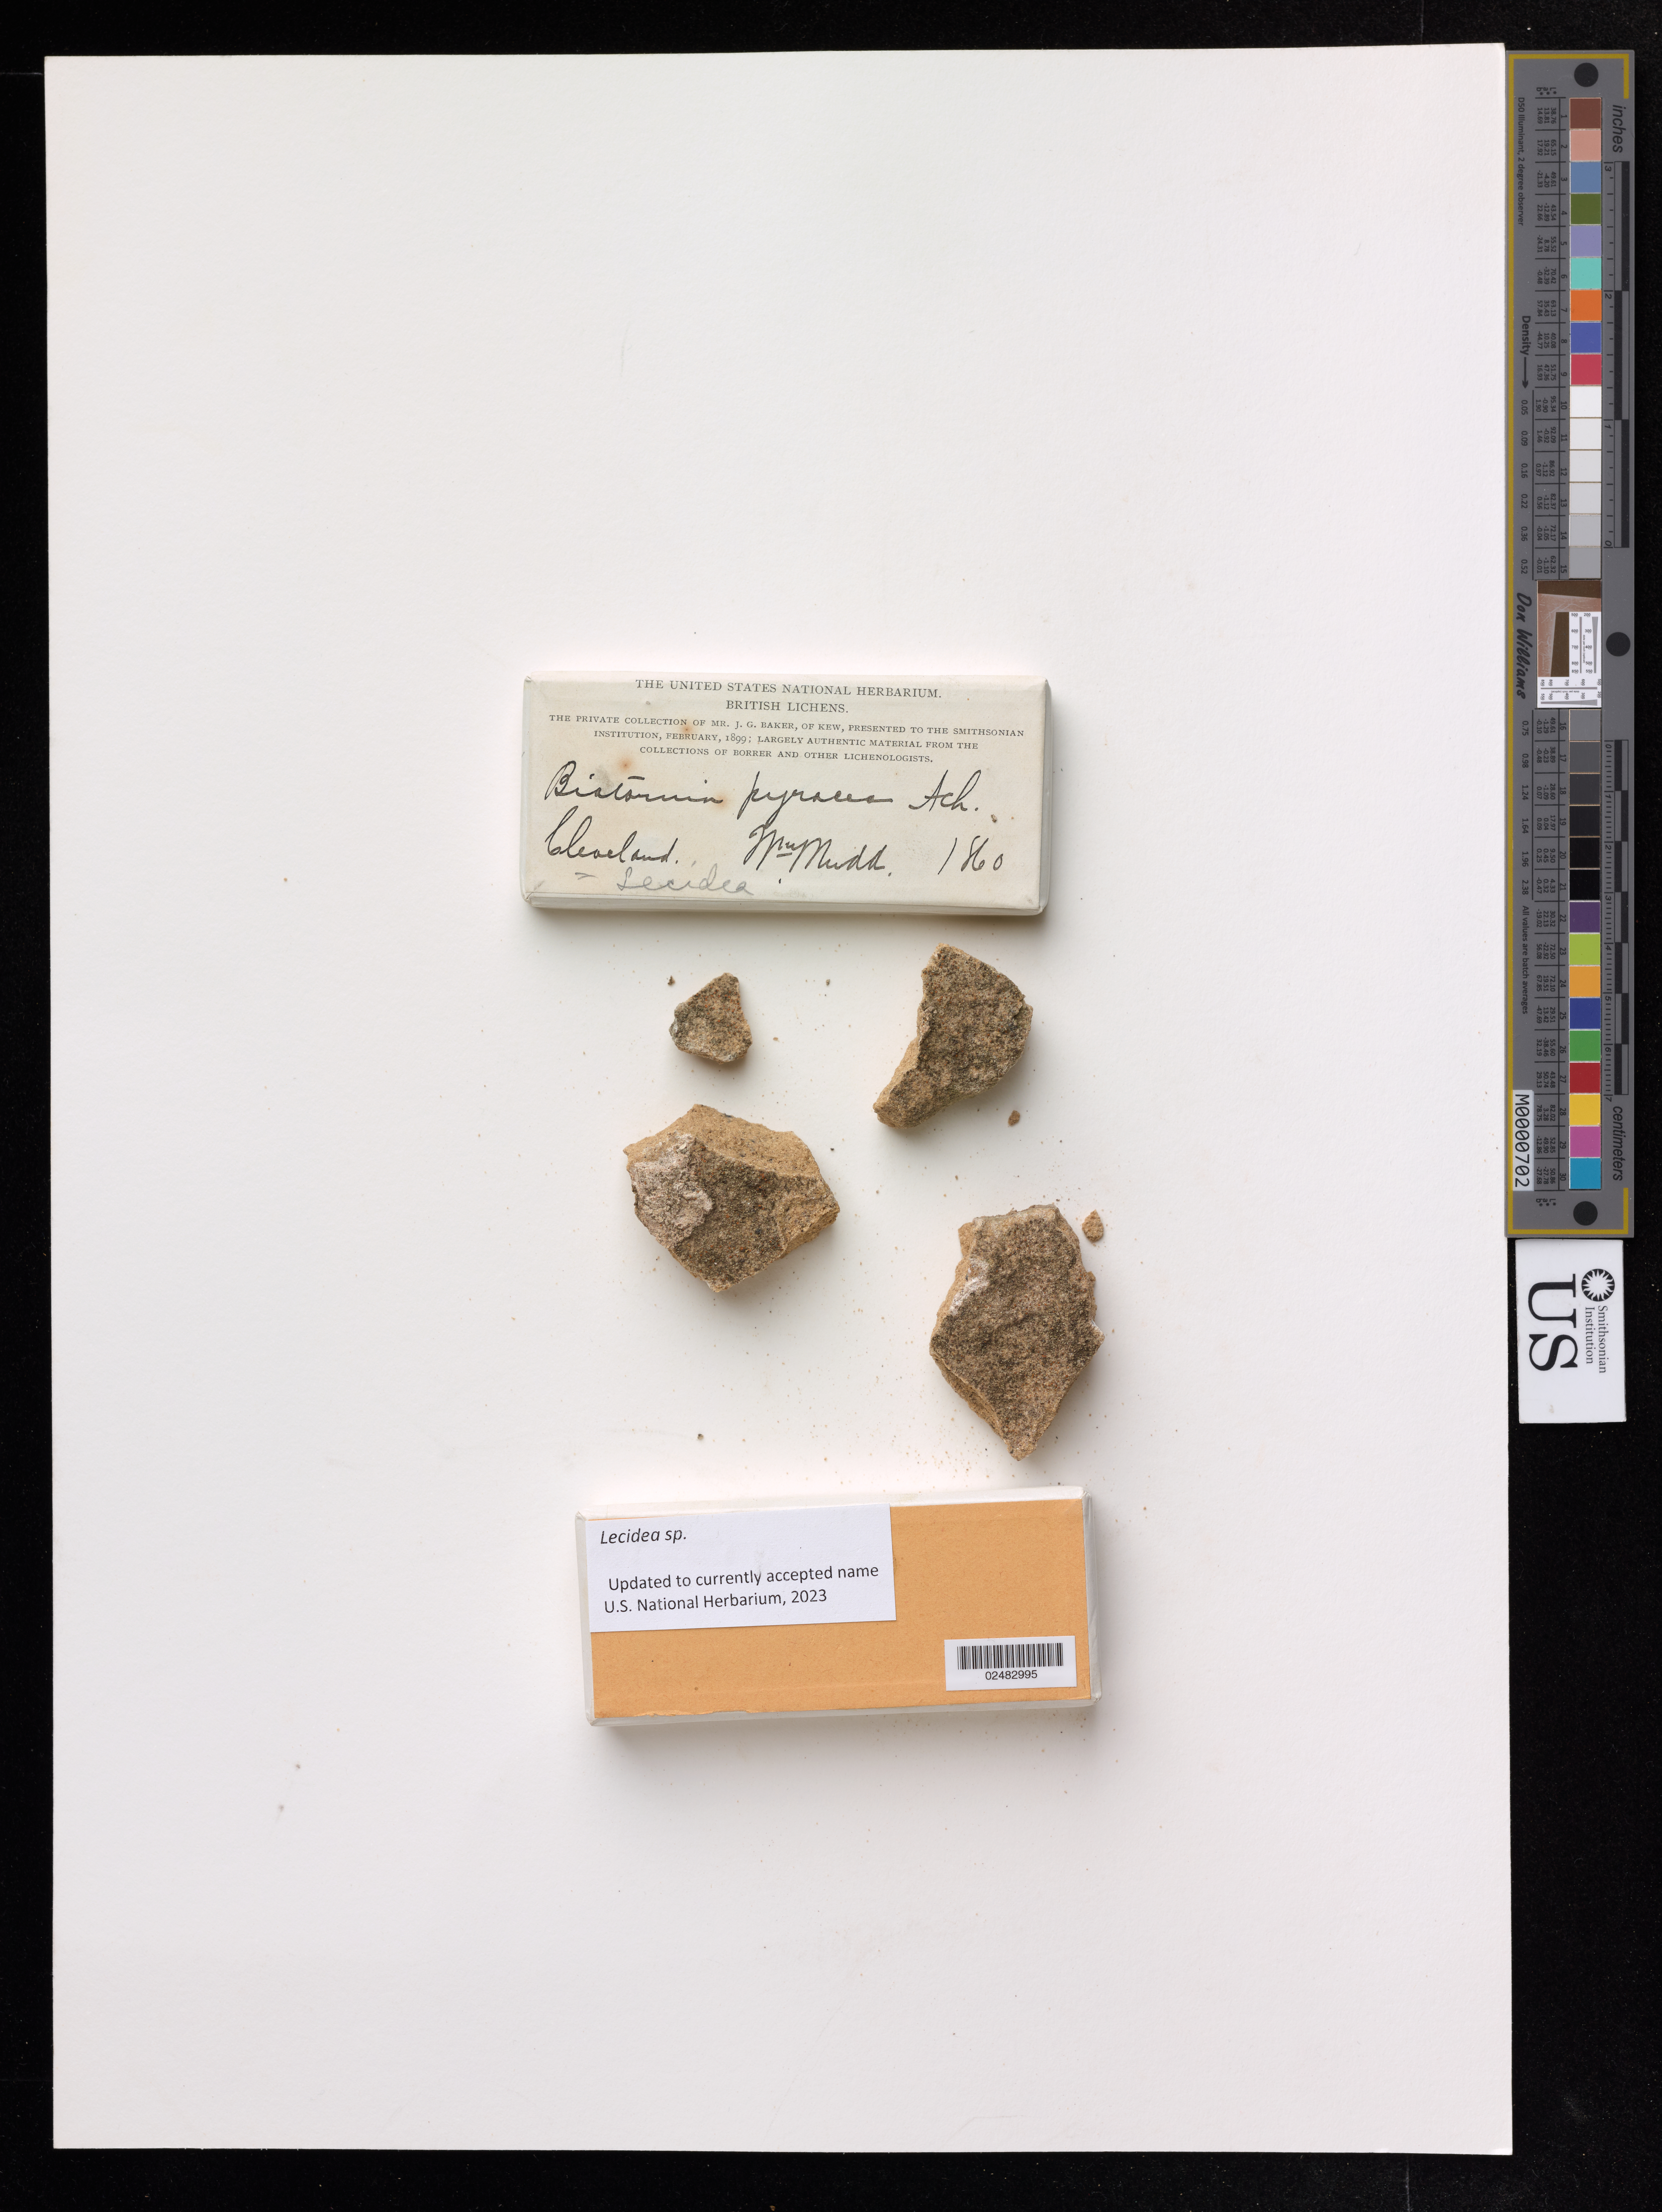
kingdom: Fungi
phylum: Ascomycota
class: Lecanoromycetes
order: Lecideales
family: Lecideaceae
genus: Lecidea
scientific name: Lecidea sp.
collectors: W. Mudd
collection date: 1860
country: United Kingdom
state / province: England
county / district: Yorkshire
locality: Cleveland